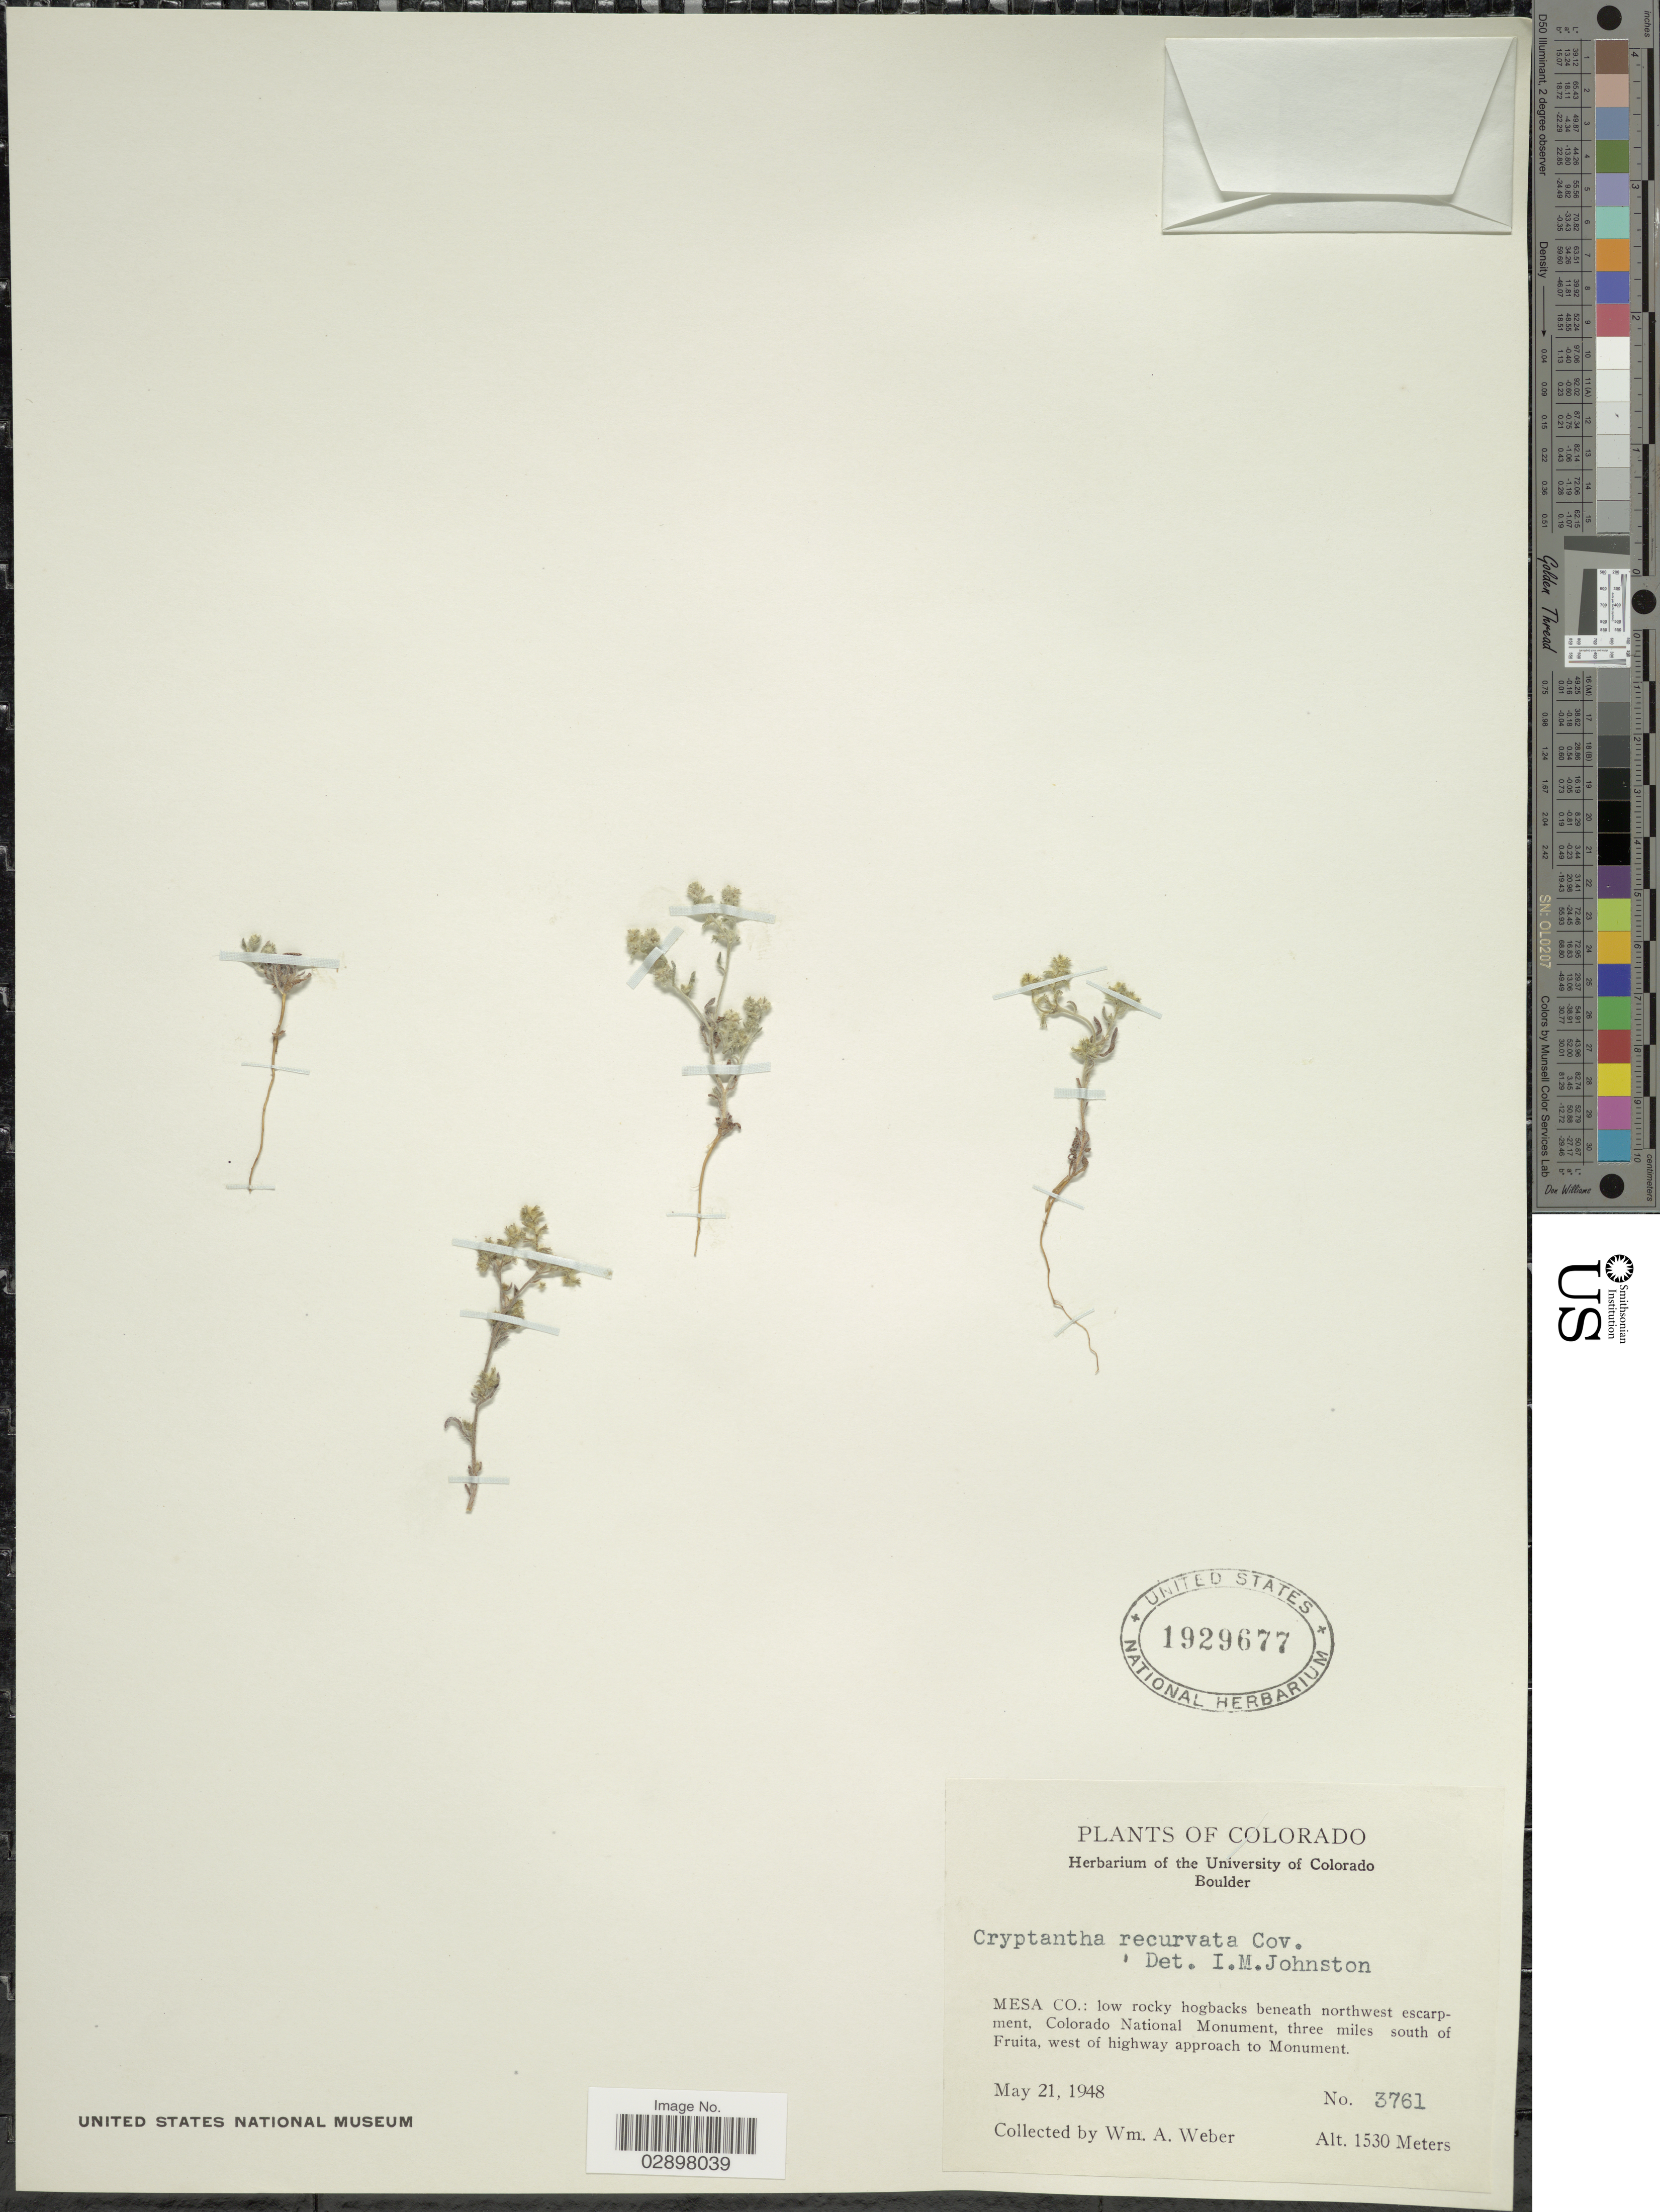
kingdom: Plantae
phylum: Tracheophyta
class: Magnoliopsida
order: Boraginales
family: Boraginaceae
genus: Cryptantha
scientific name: Cryptantha recurvata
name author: Coville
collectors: W. A. Weber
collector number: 3761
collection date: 1948-05-21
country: United States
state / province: Colorado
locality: Mesa Co.: low rocky hogbacks beneath northwest escarpment, Colorado National Monument, three miles south of Fruita, west of highway approach to Monument.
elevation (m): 1530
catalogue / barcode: US 1929677